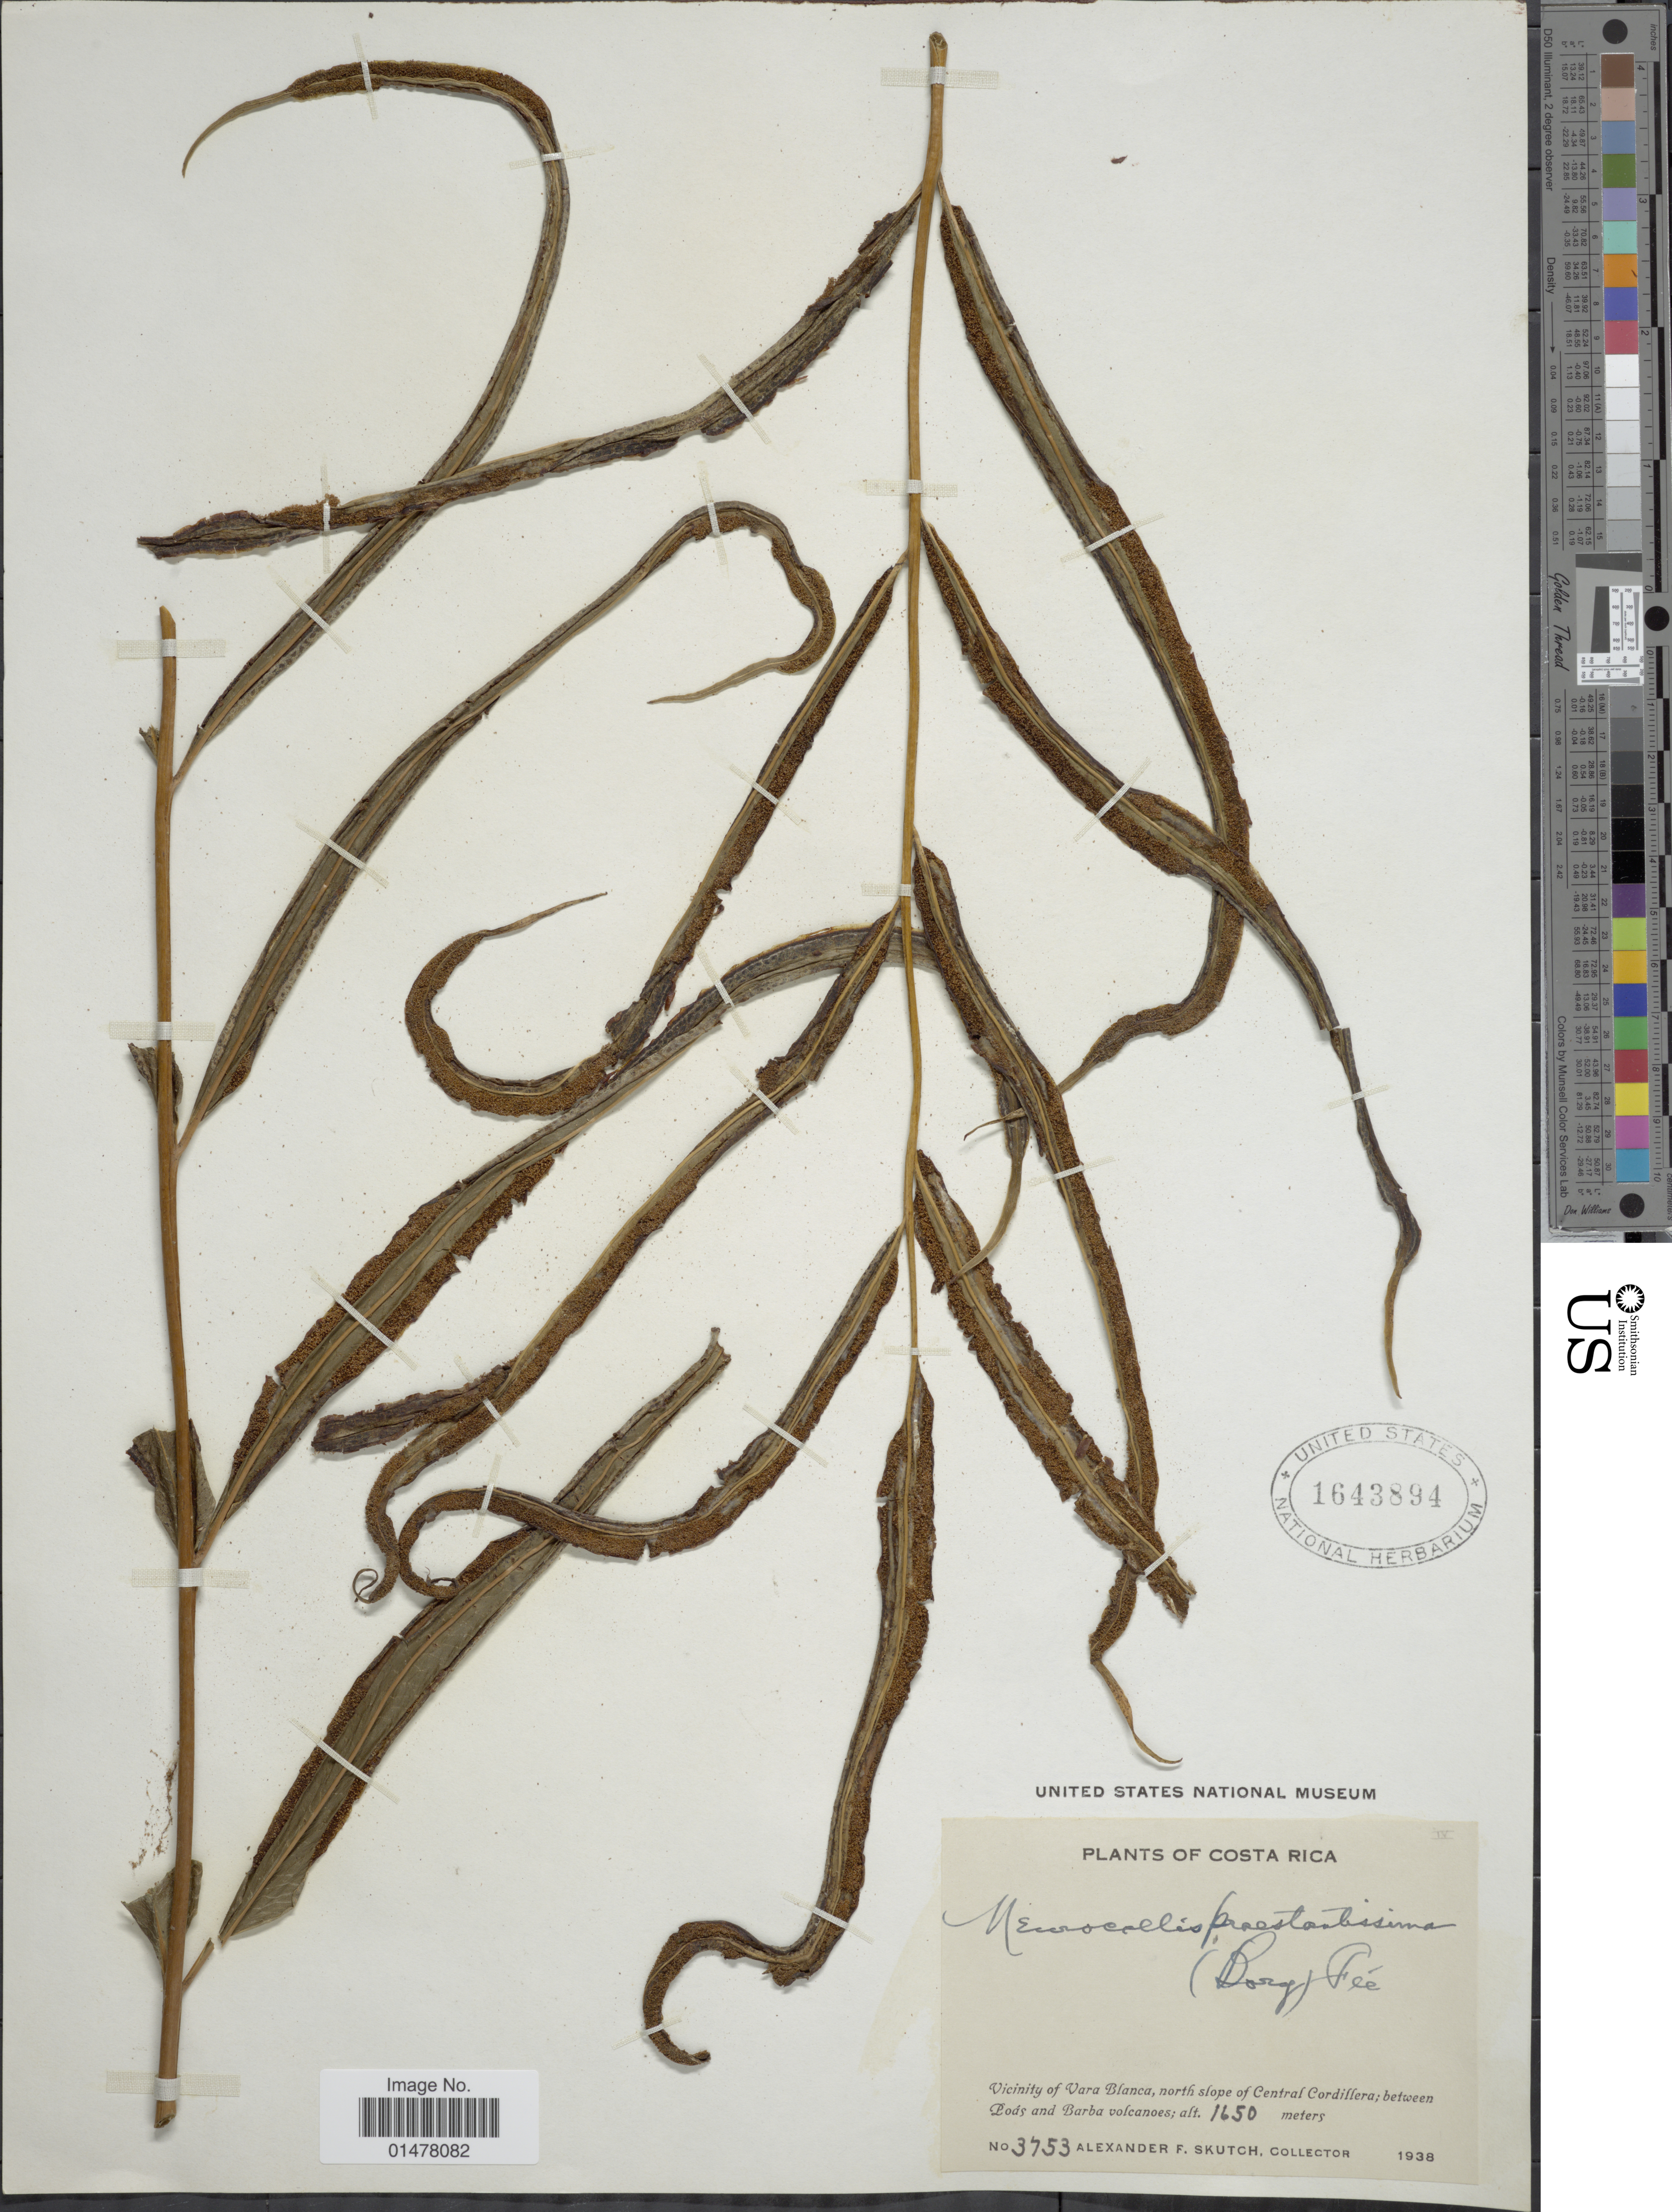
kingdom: Plantae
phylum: Tracheophyta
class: Polypodiopsida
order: Polypodiales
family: Pteridaceae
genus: Pteris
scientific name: Pteris praestantissima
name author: (Bory ex Fée) Christenh.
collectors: A. F. Skutch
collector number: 3753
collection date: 1938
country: Costa Rica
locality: Vicinity of Vara Blanca, north slope of Central Cordillera, between Pods and Barba volcanoes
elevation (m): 1650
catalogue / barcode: US 1643894